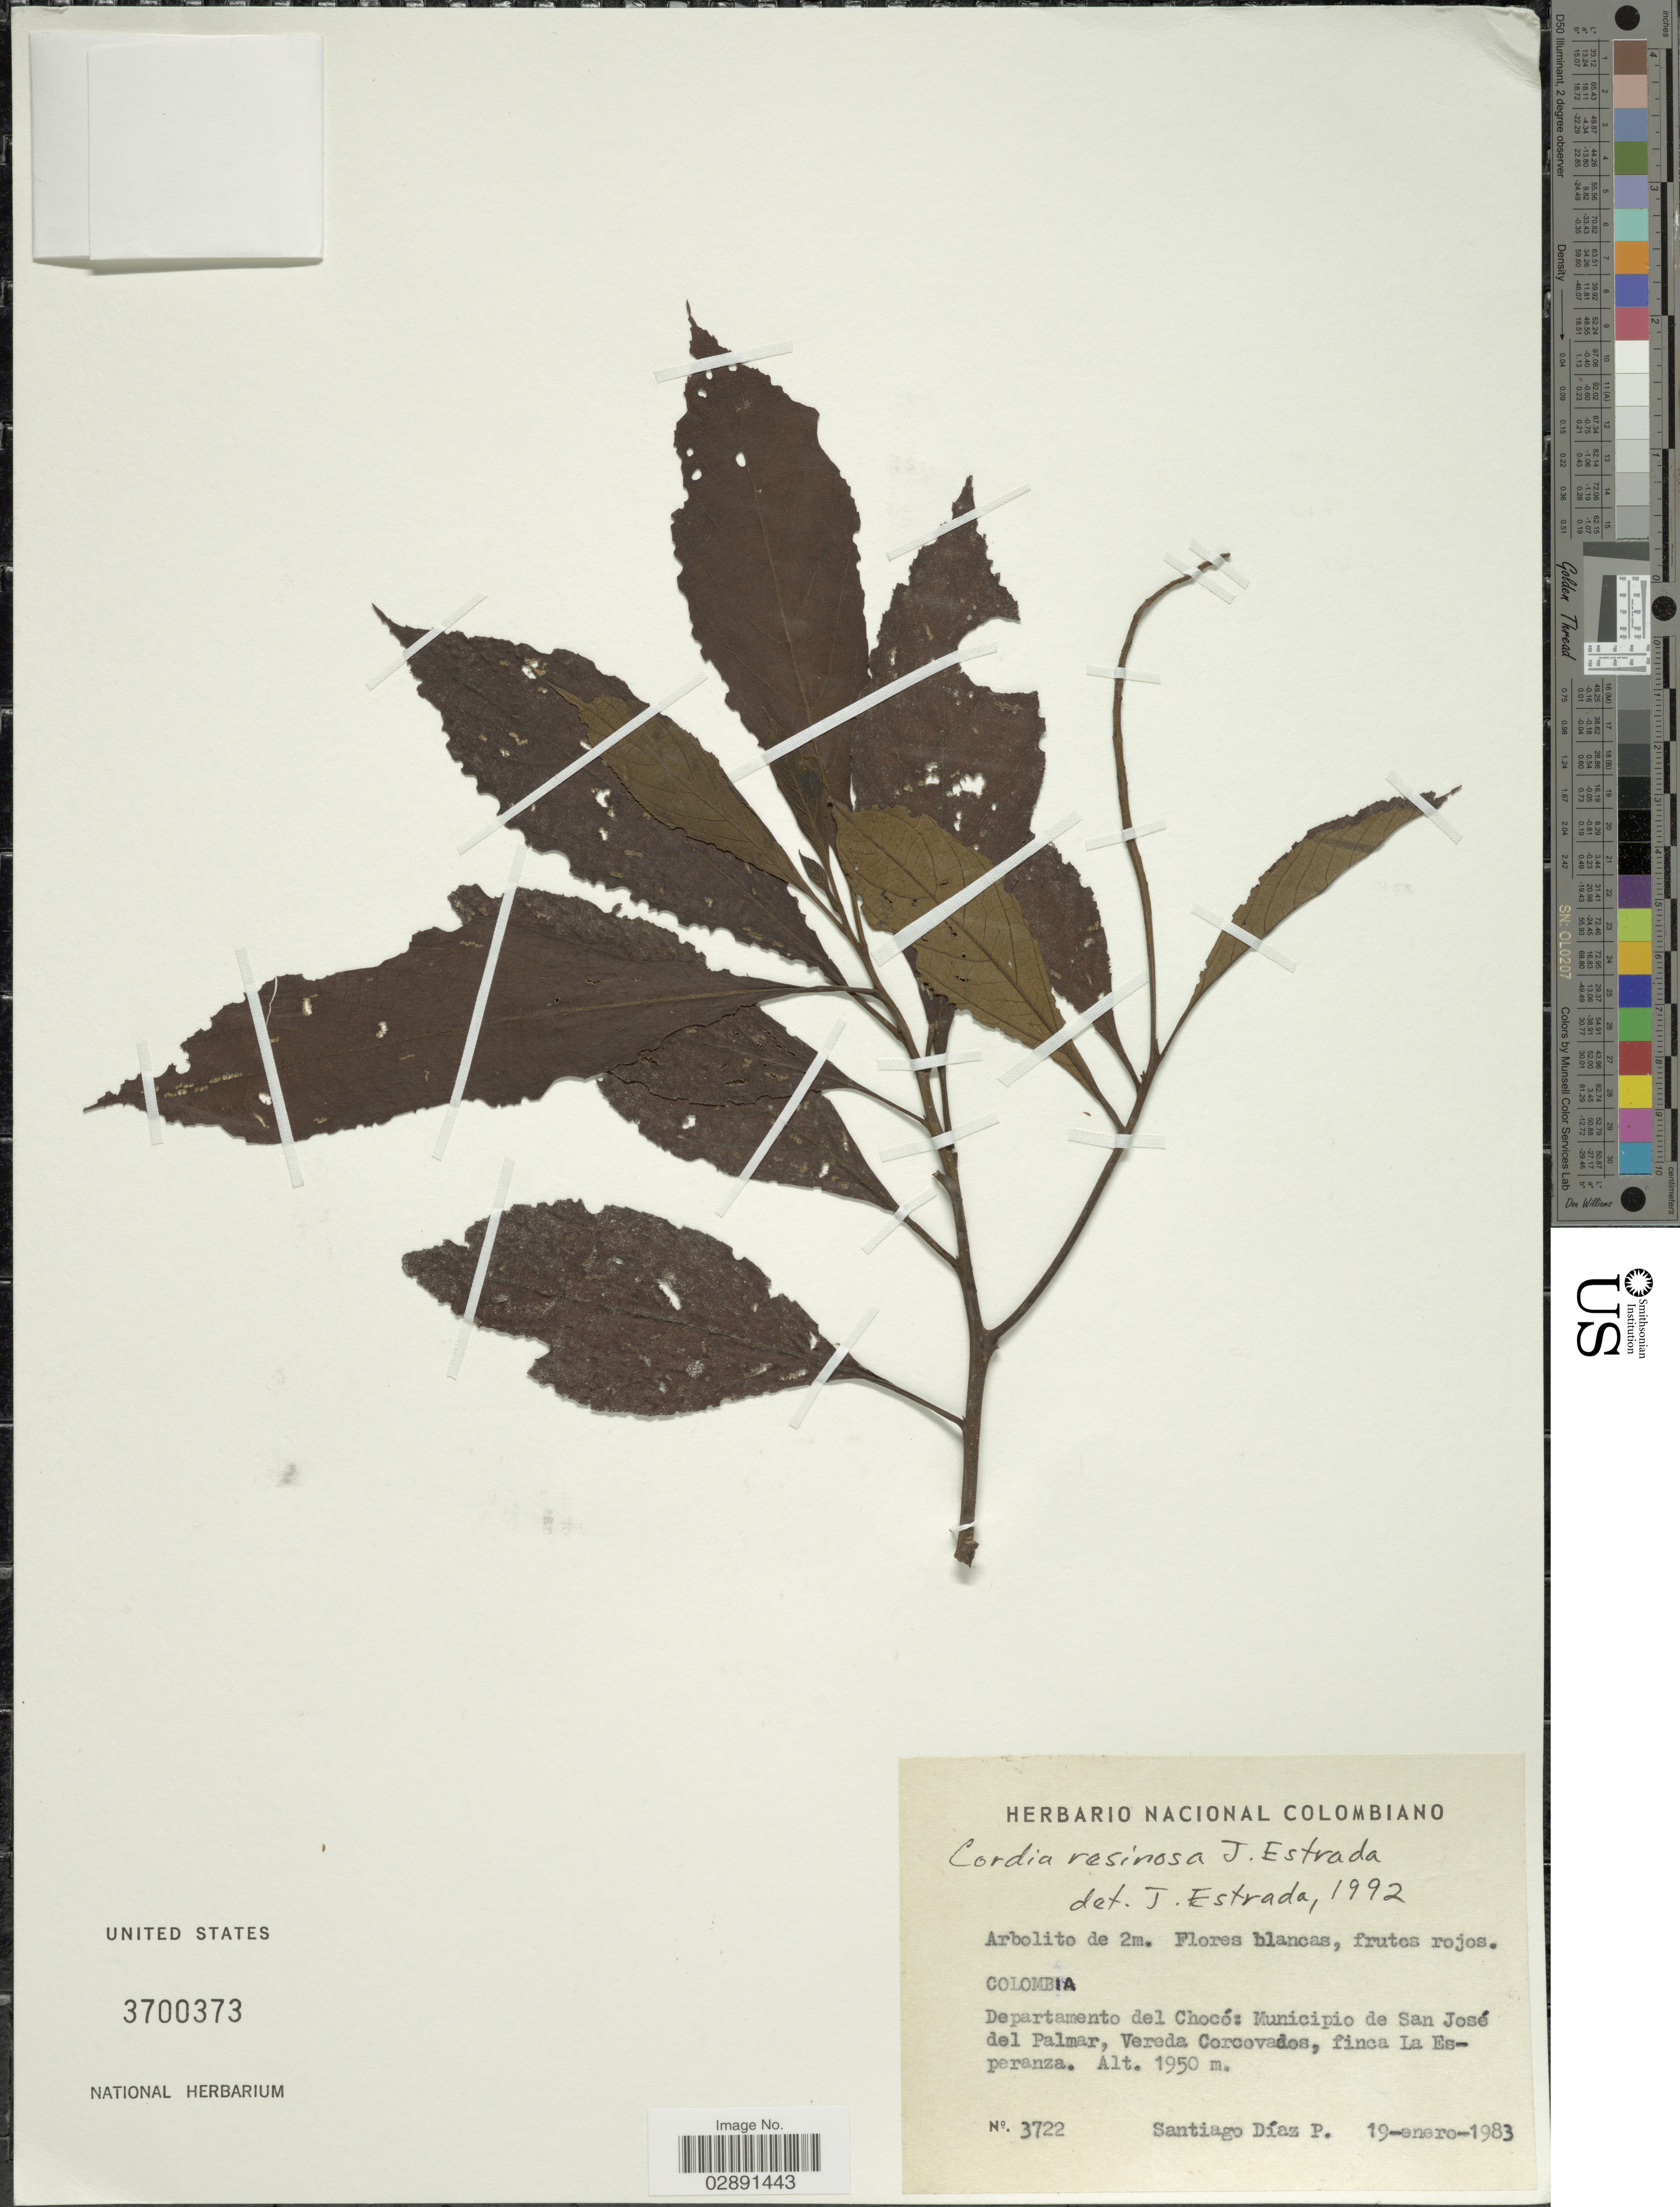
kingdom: Plantae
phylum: Tracheophyta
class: Magnoliopsida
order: Boraginales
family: Cordiaceae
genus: Cordia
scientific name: Cordia resinosa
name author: J. Estrada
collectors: S. Diaz P.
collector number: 3722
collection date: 1983-01-19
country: Colombia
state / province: Chocó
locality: Departamento del Chocó: Municipio de San José del Palmar, Vereda Corcovados, finca La Esperanza.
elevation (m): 1950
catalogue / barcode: US 3700373